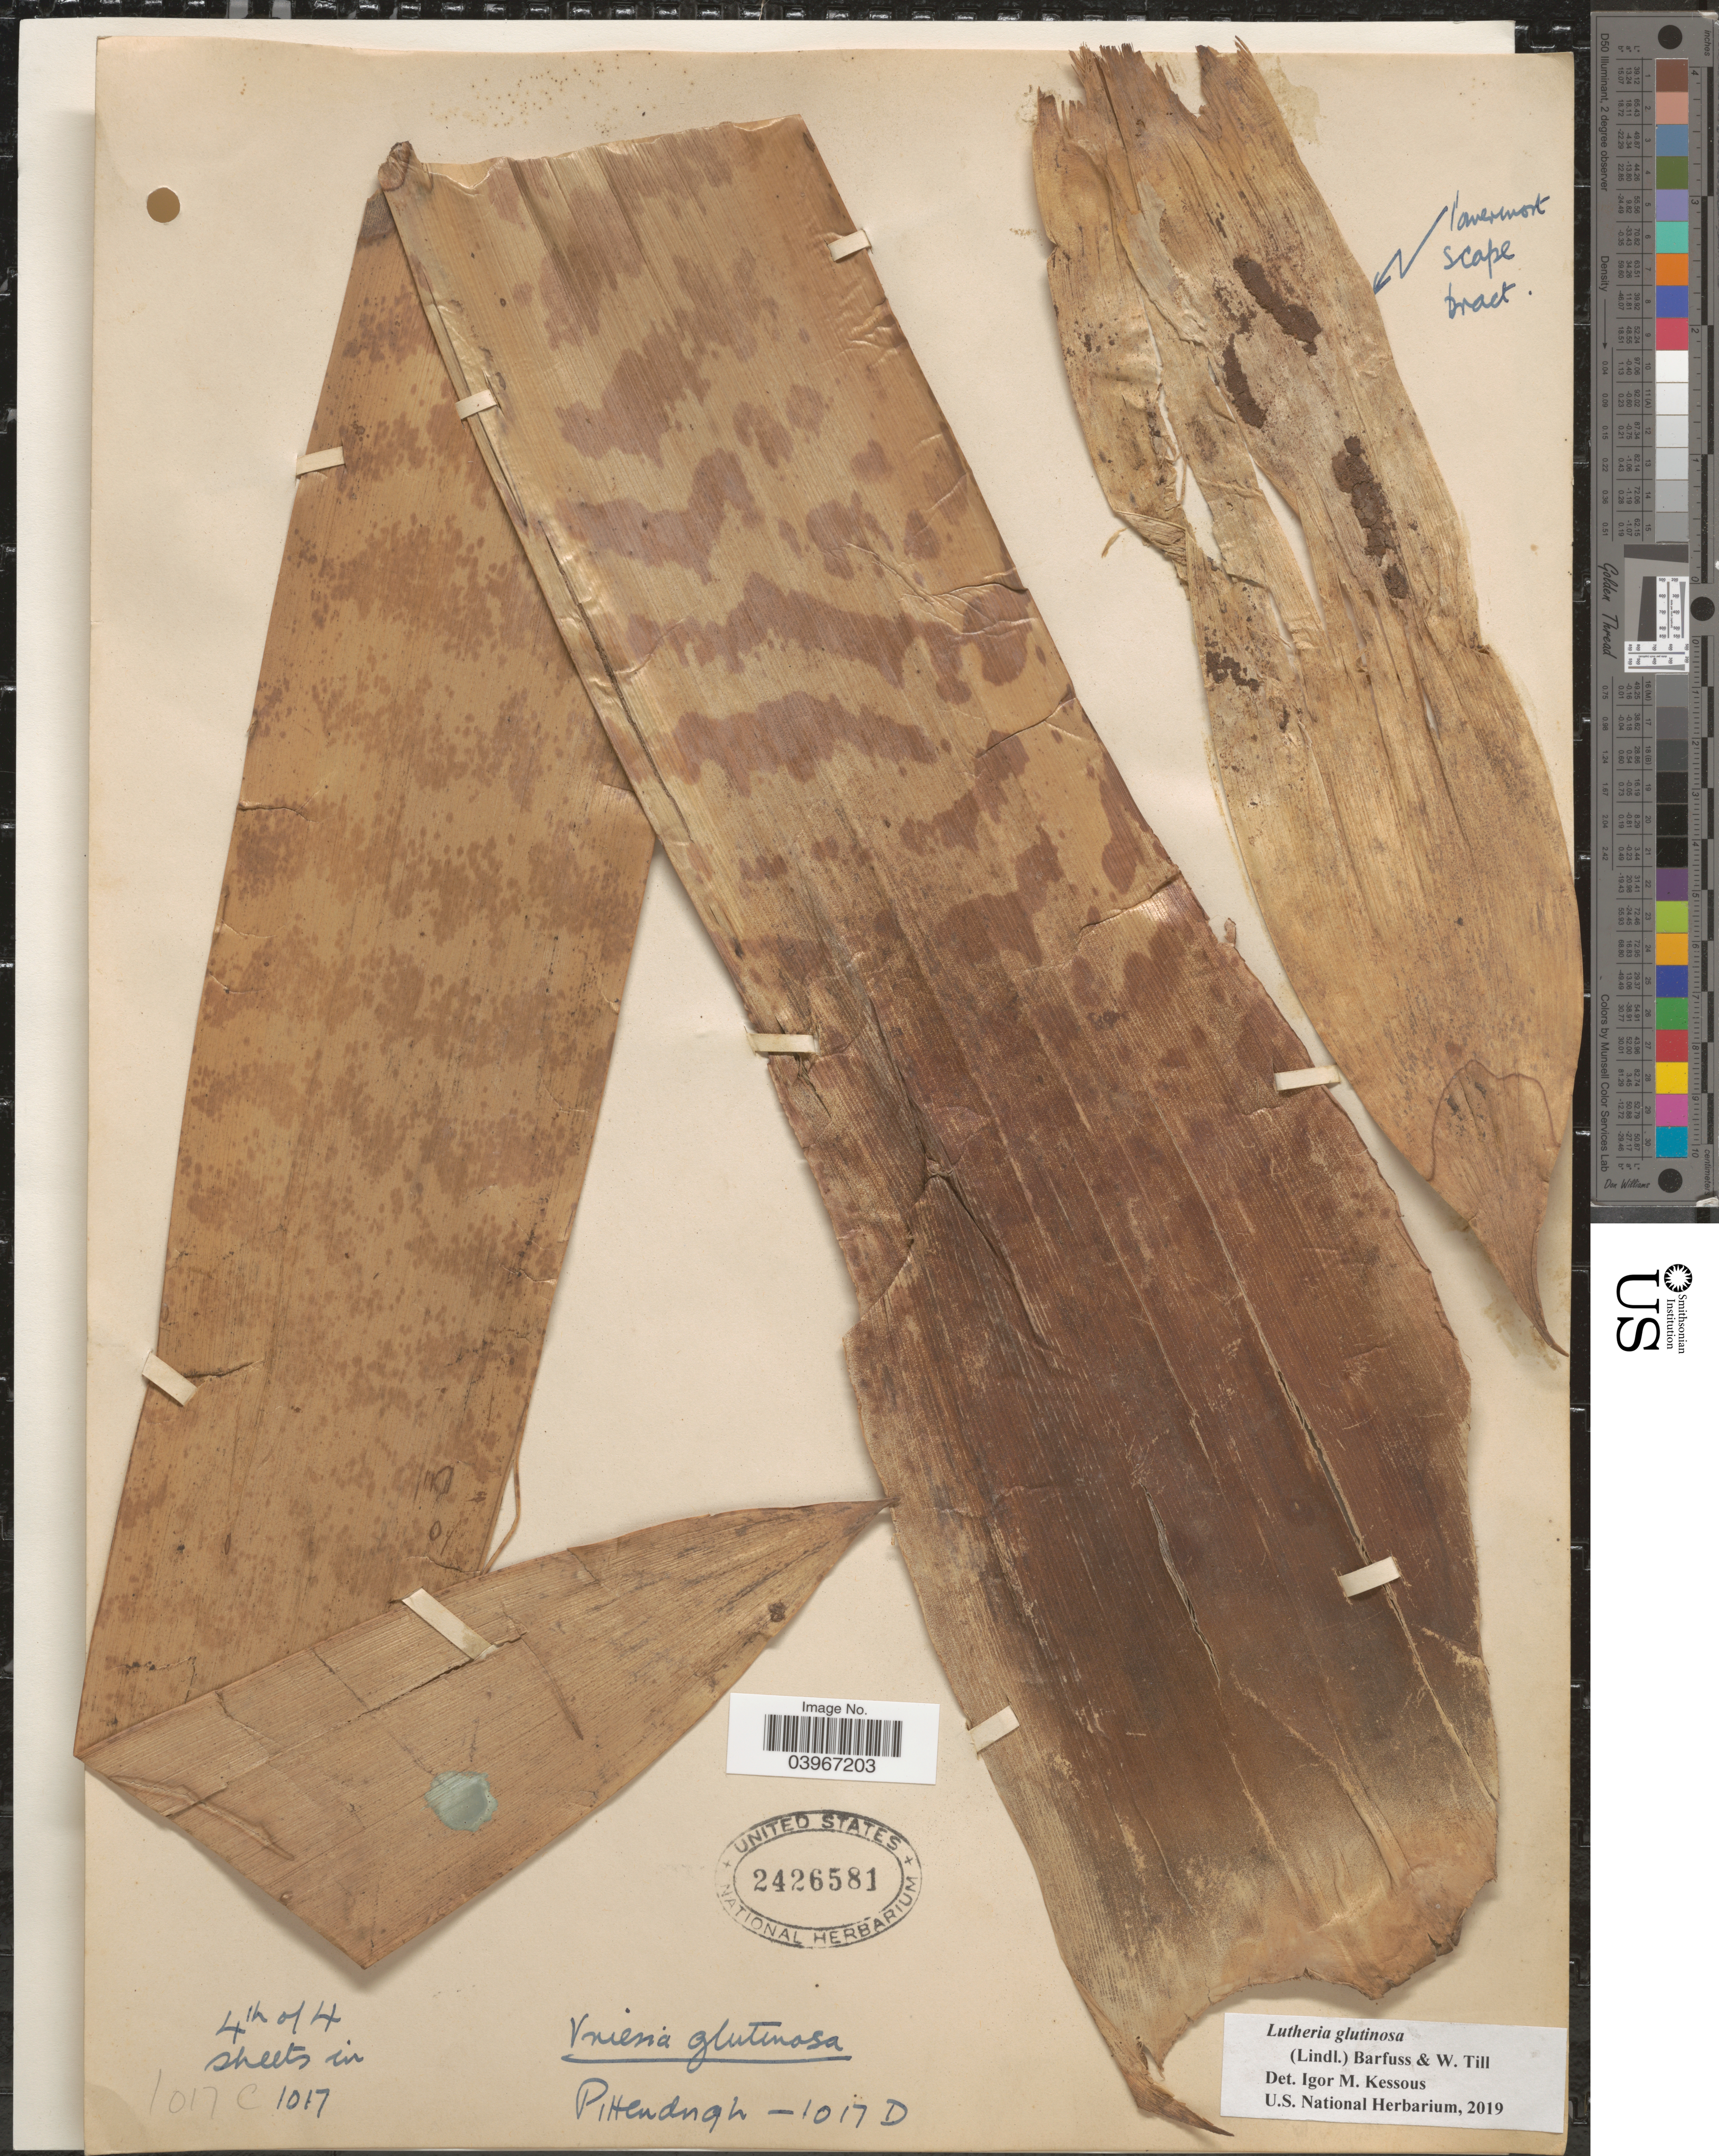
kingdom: Plantae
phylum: Tracheophyta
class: Liliopsida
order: Poales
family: Bromeliaceae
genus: Lutheria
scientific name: Lutheria glutinosa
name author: (Lindl.) Barfuss & W. Till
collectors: Pittendrigh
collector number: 1017D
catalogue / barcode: US 2426581